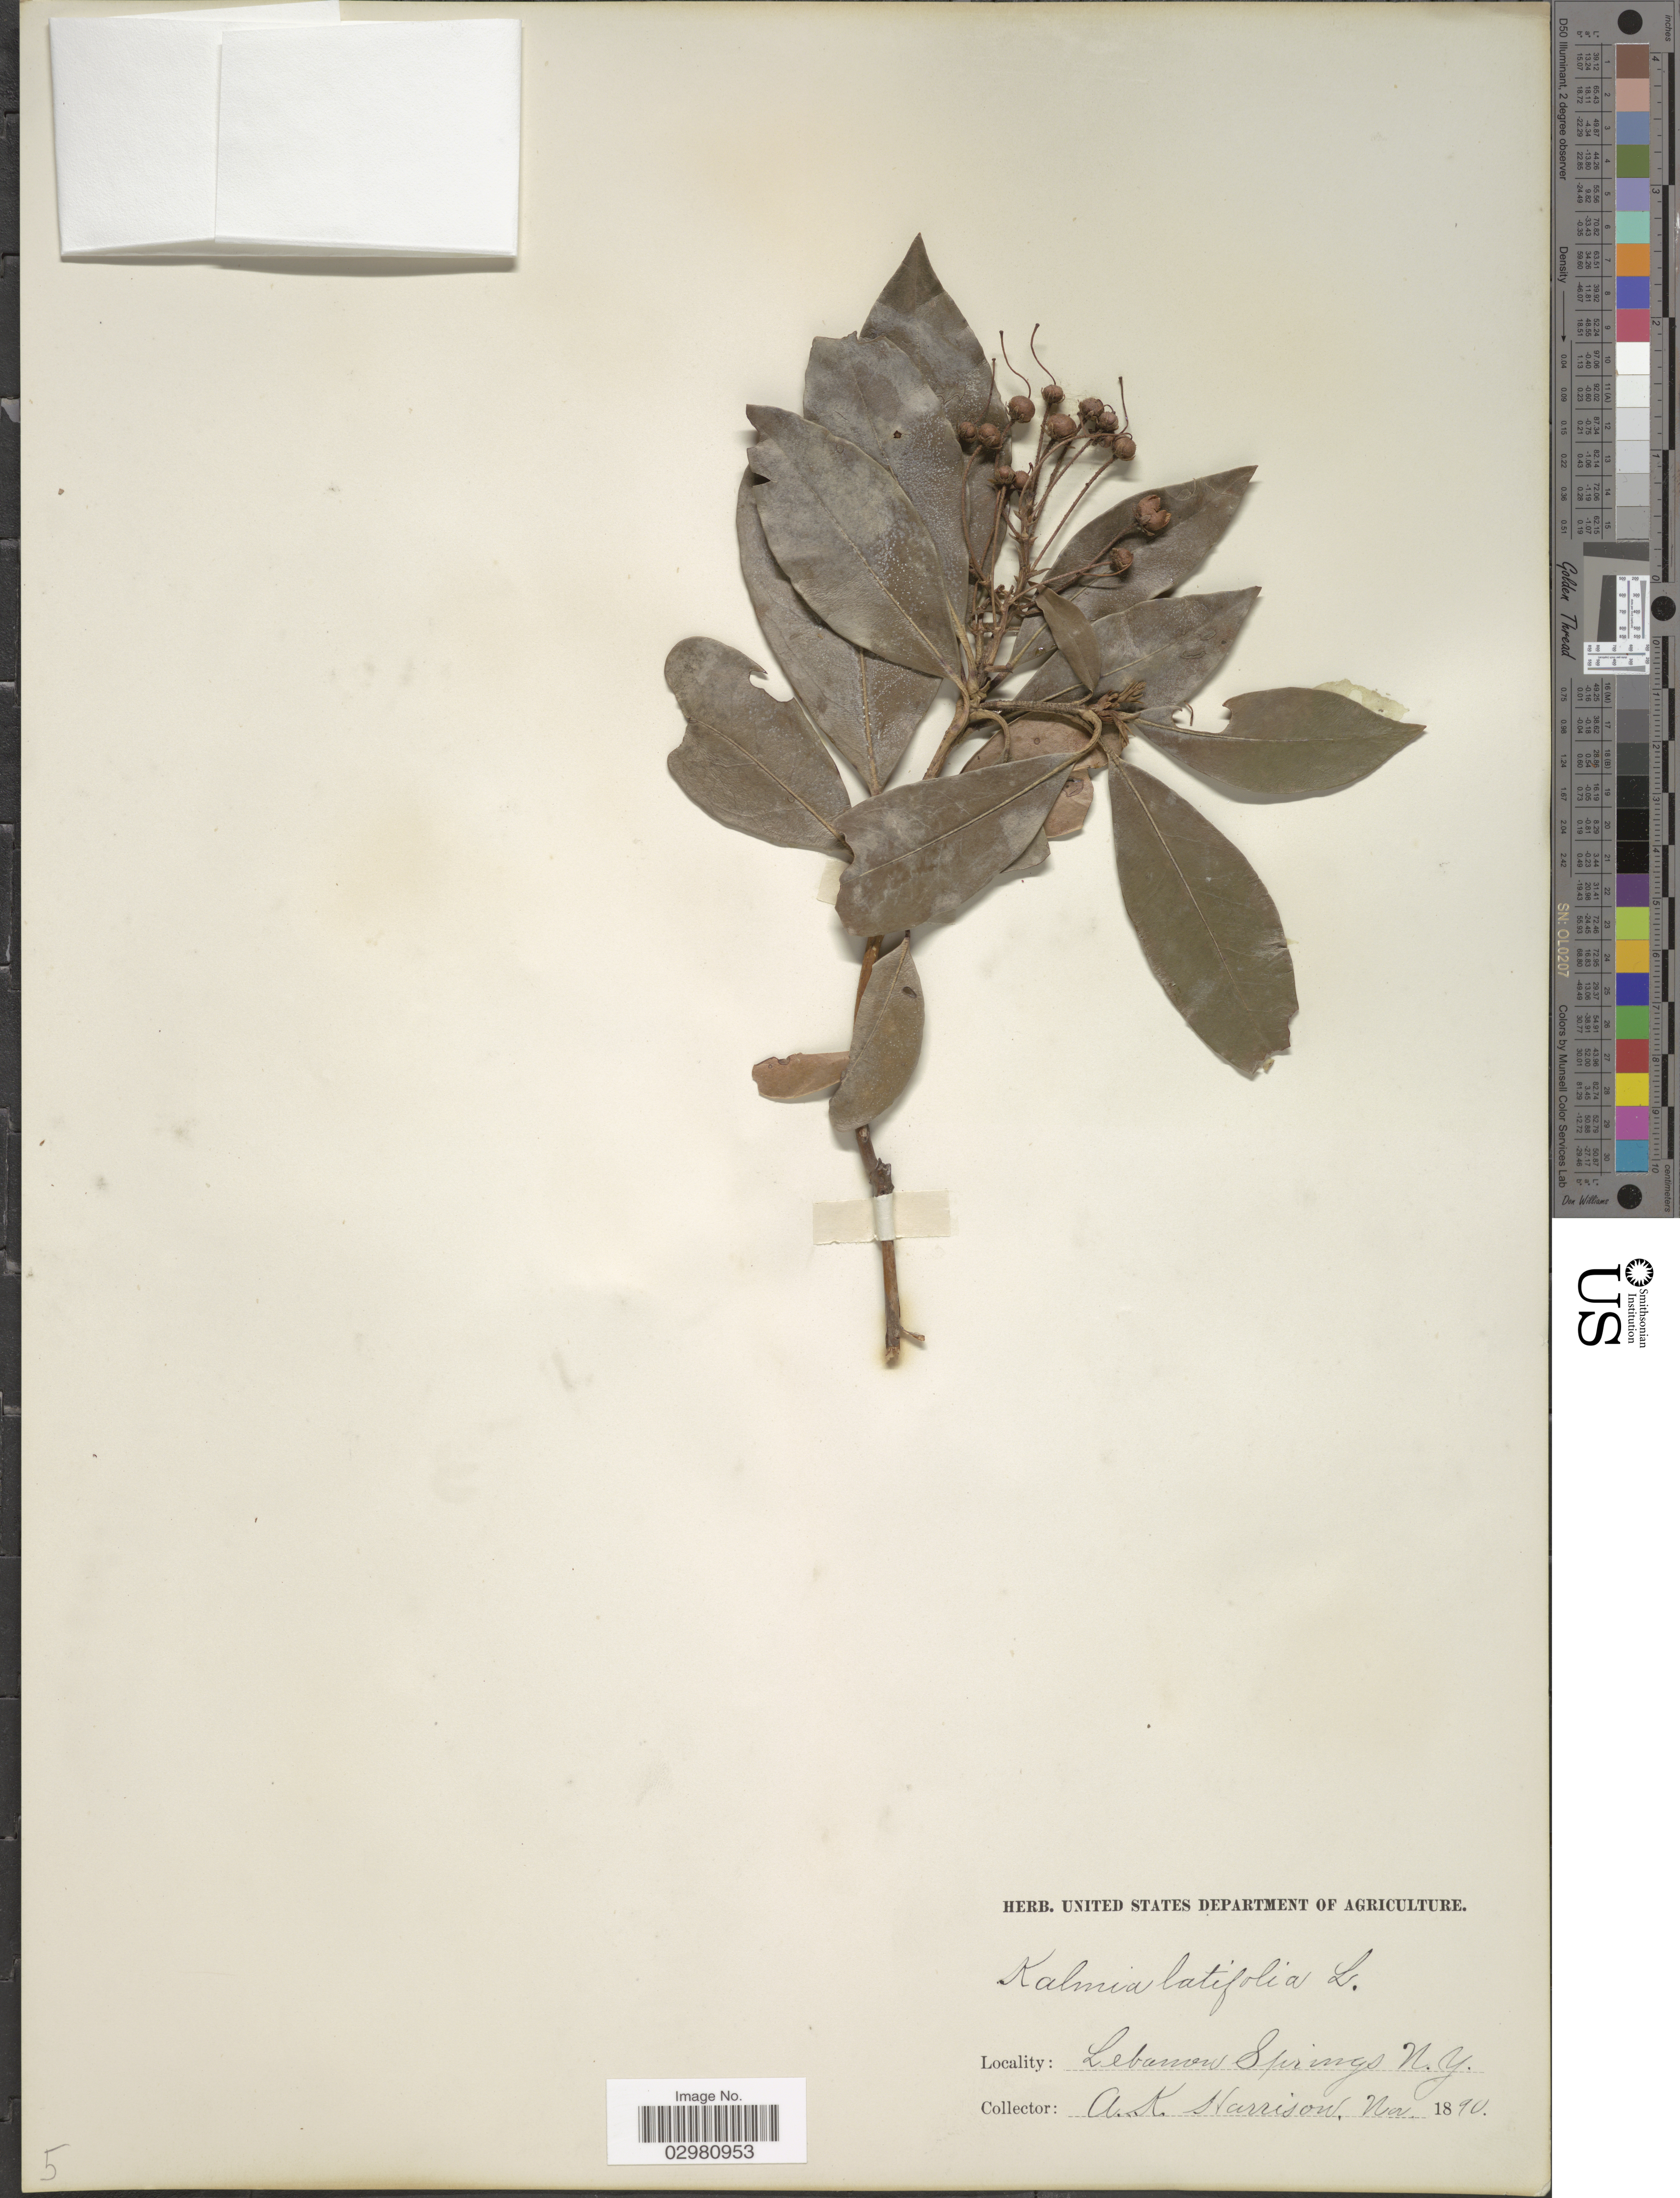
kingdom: Plantae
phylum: Tracheophyta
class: Magnoliopsida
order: Ericales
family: Ericaceae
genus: Kalmia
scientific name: Kalmia latifolia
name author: L.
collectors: A. K. Harrison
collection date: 1890-11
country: United States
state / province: New York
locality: Lebanon Springs, N.Y.